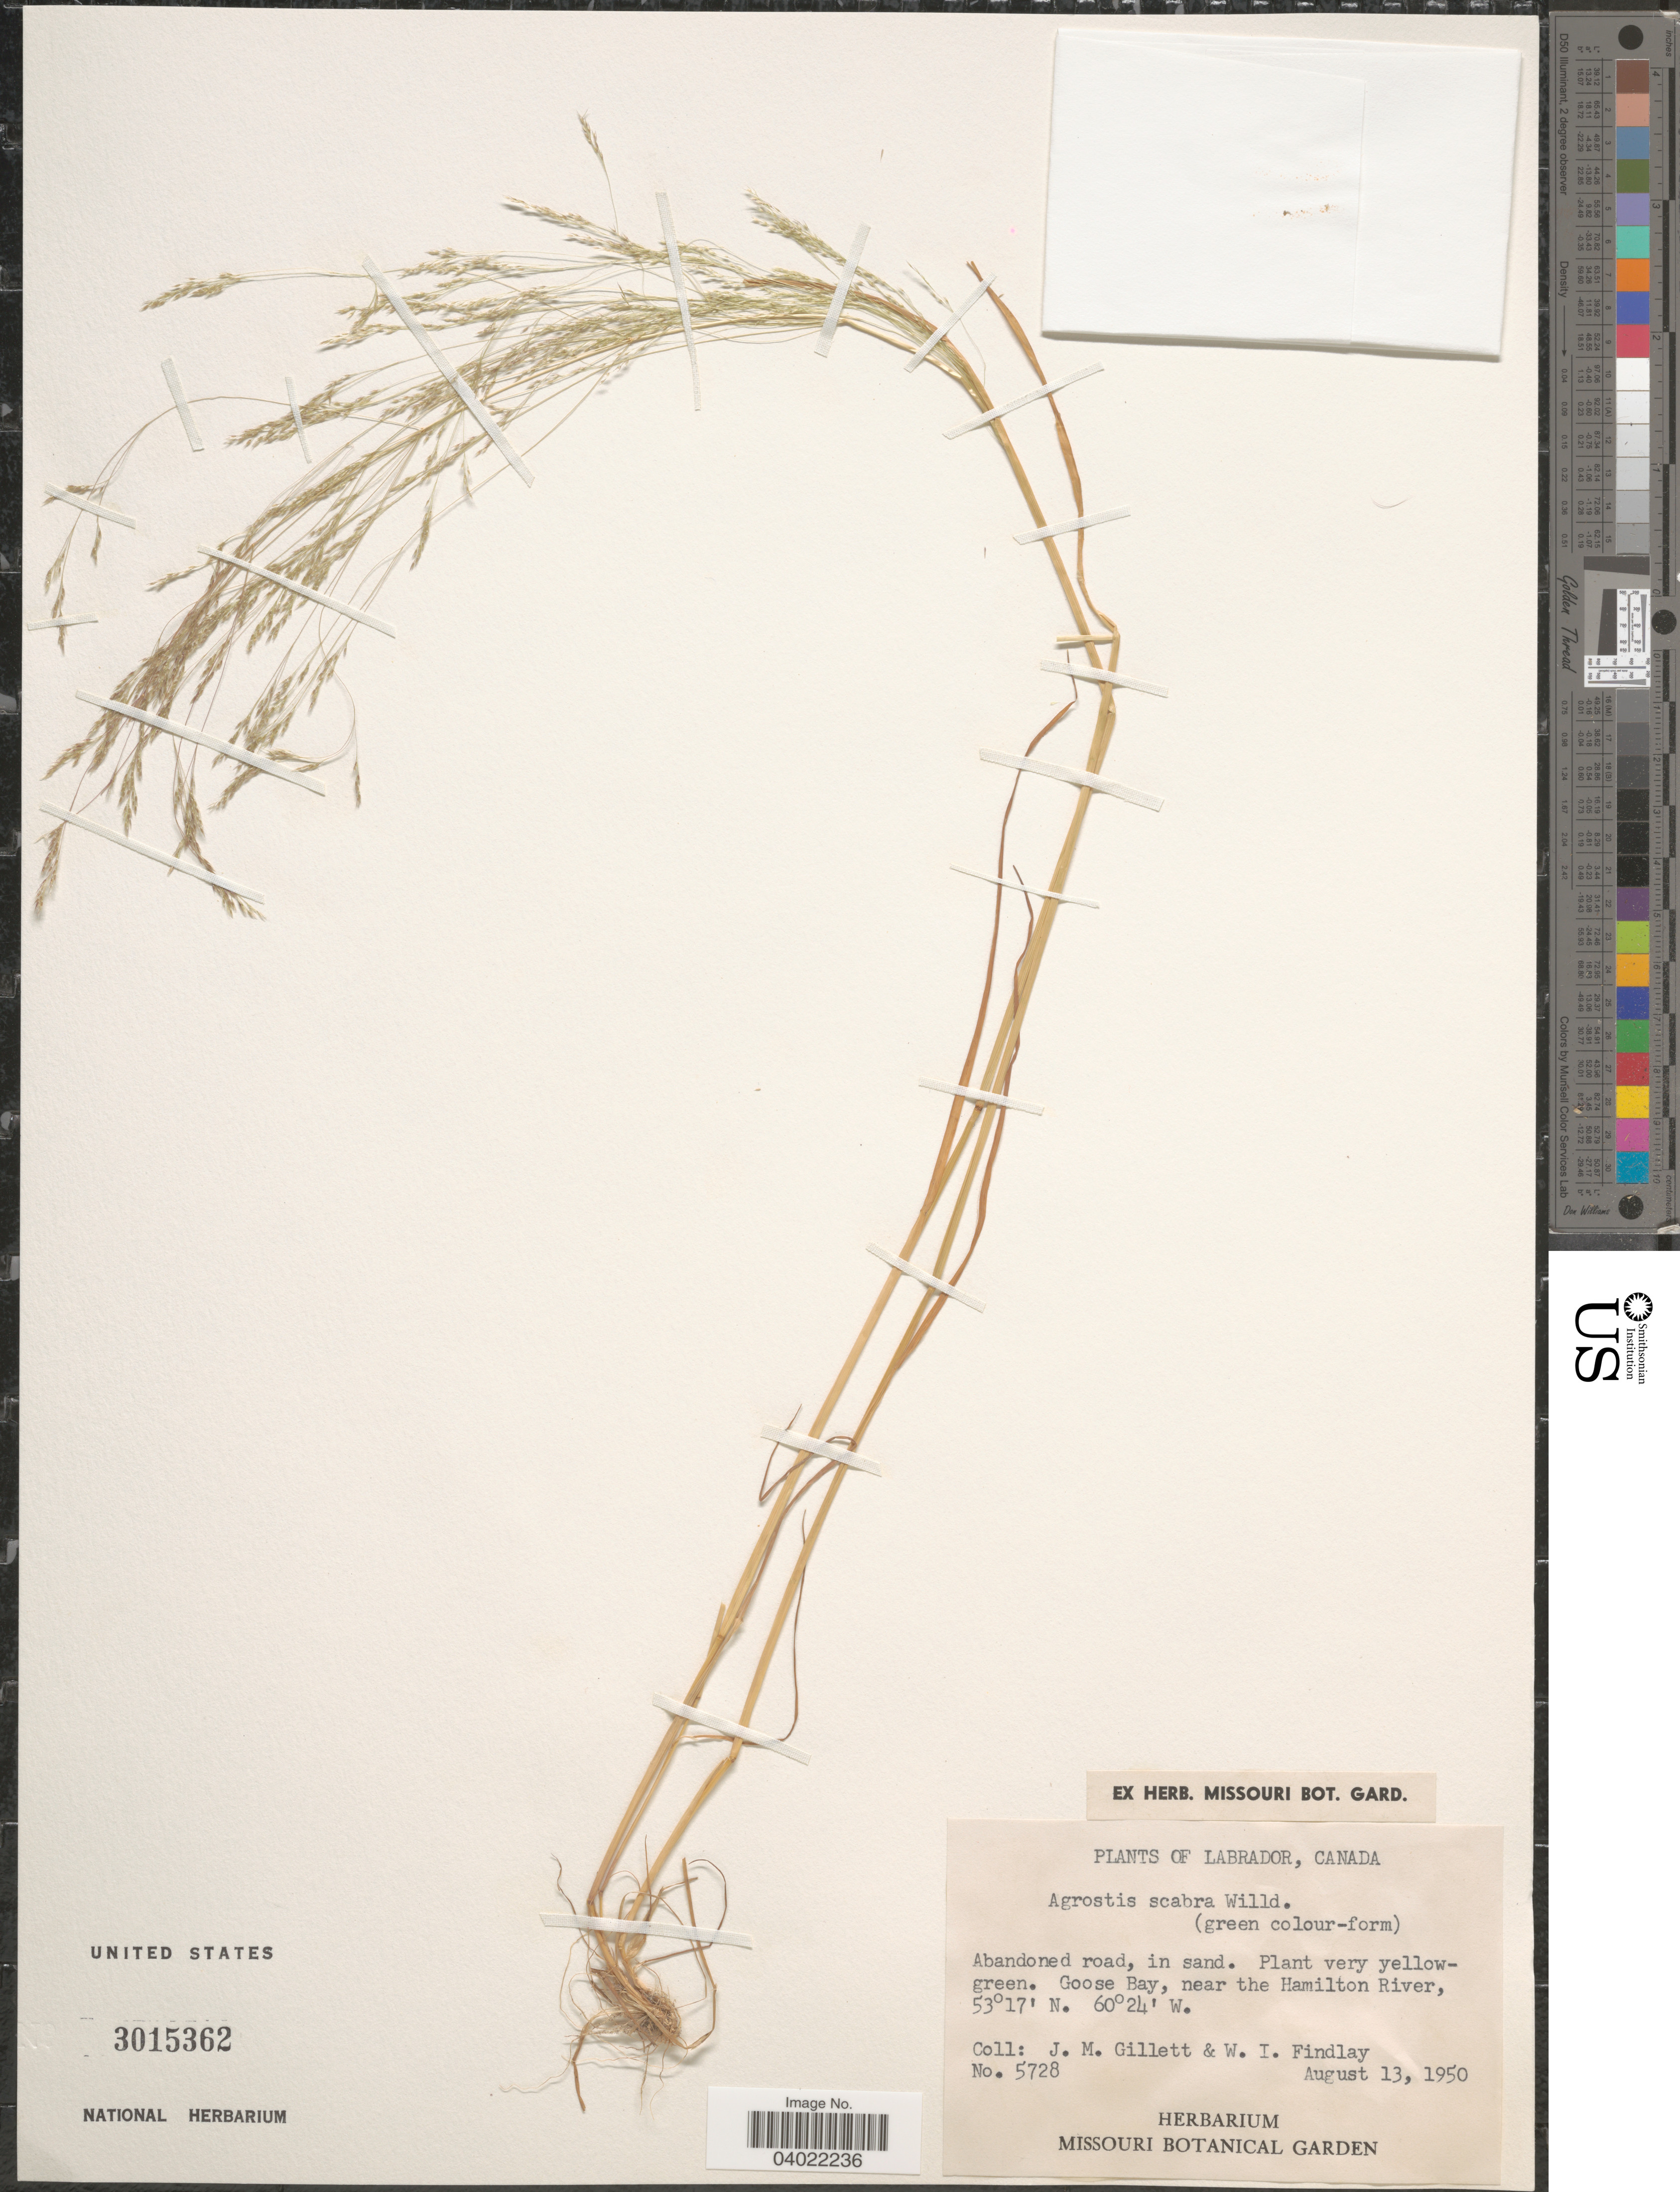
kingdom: Plantae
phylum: Tracheophyta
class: Liliopsida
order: Poales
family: Poaceae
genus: Agrostis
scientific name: Agrostis scabra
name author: Willd.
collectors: J. M. Gillett & W. Findlay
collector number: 5728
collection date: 1950-08-13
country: Canada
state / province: Newfoundland and Labrador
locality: Labrador. Goose Bay, near the Hamilton River.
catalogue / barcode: US 3015362